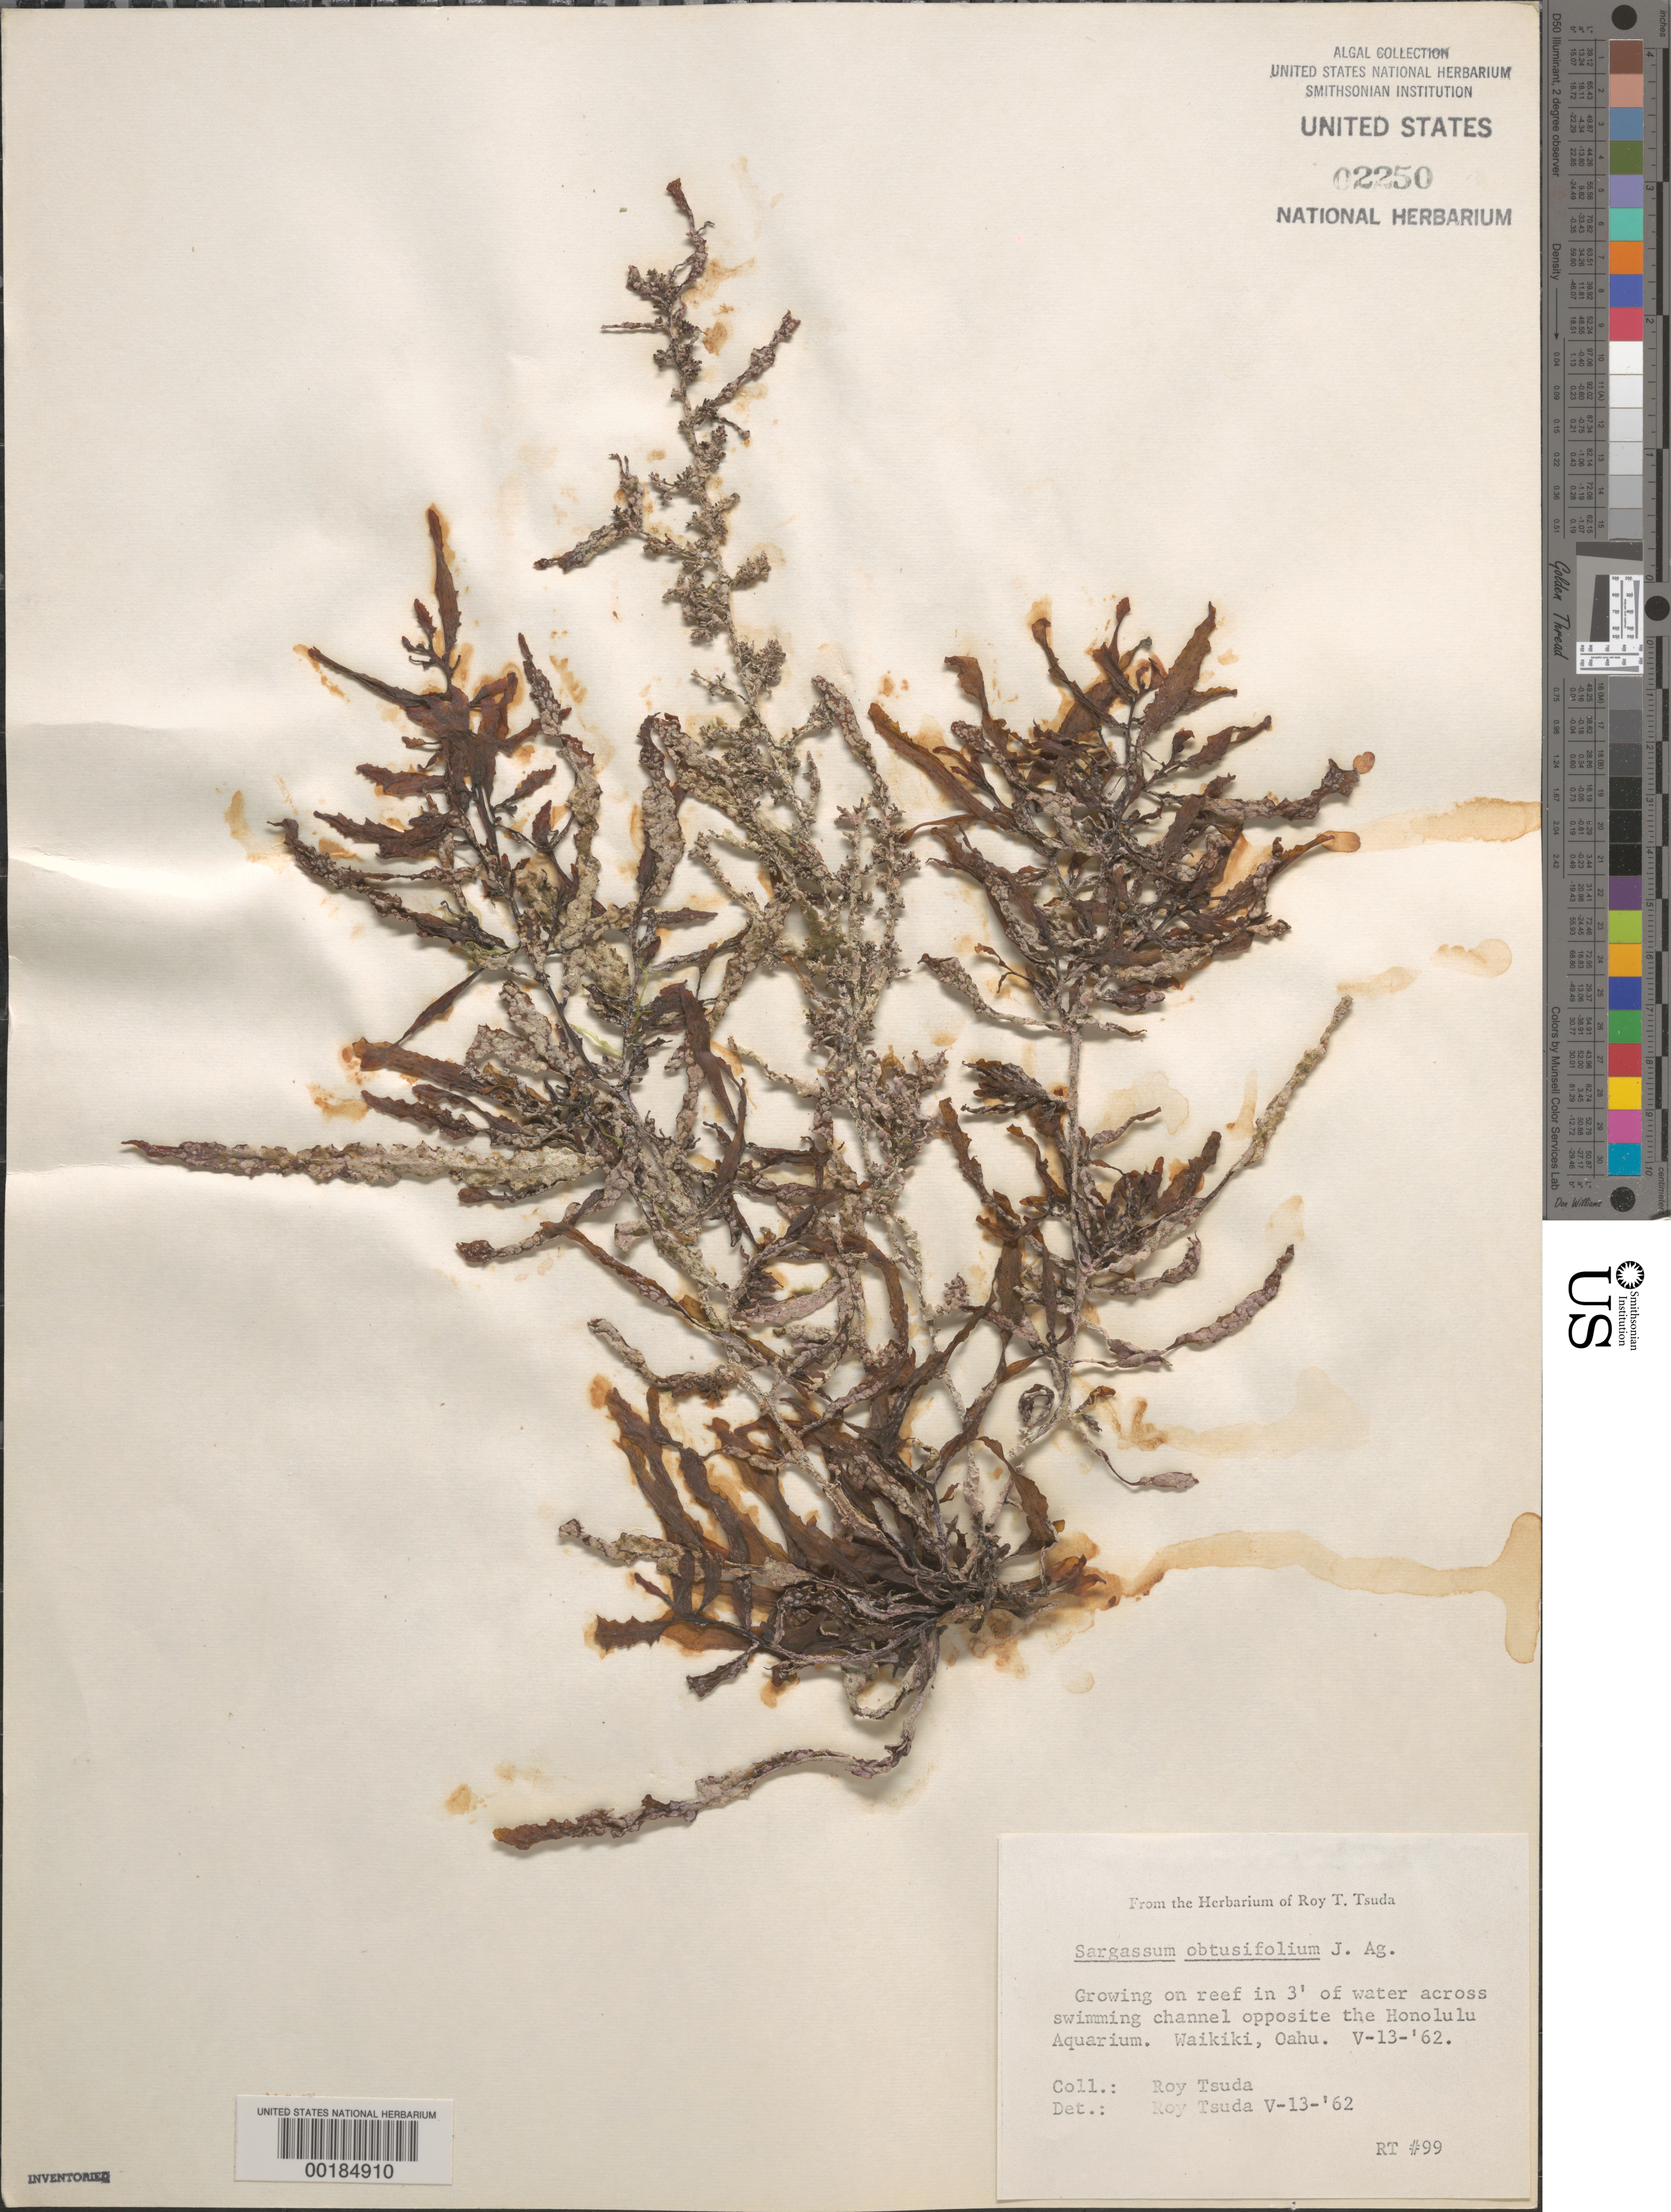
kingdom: Chromista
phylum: Ochrophyta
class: Phaeophyceae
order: Fucales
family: Sargassaceae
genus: Sargassum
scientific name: Sargassum obtusifolium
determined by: Tsuda, R. T.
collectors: R. Tsuda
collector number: RT 99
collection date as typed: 13 May 1962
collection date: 1962-05-13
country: United States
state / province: Hawaii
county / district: Honolulu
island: Oahu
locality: Waikiki opposite Honolulu Aquarium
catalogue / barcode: US 2250